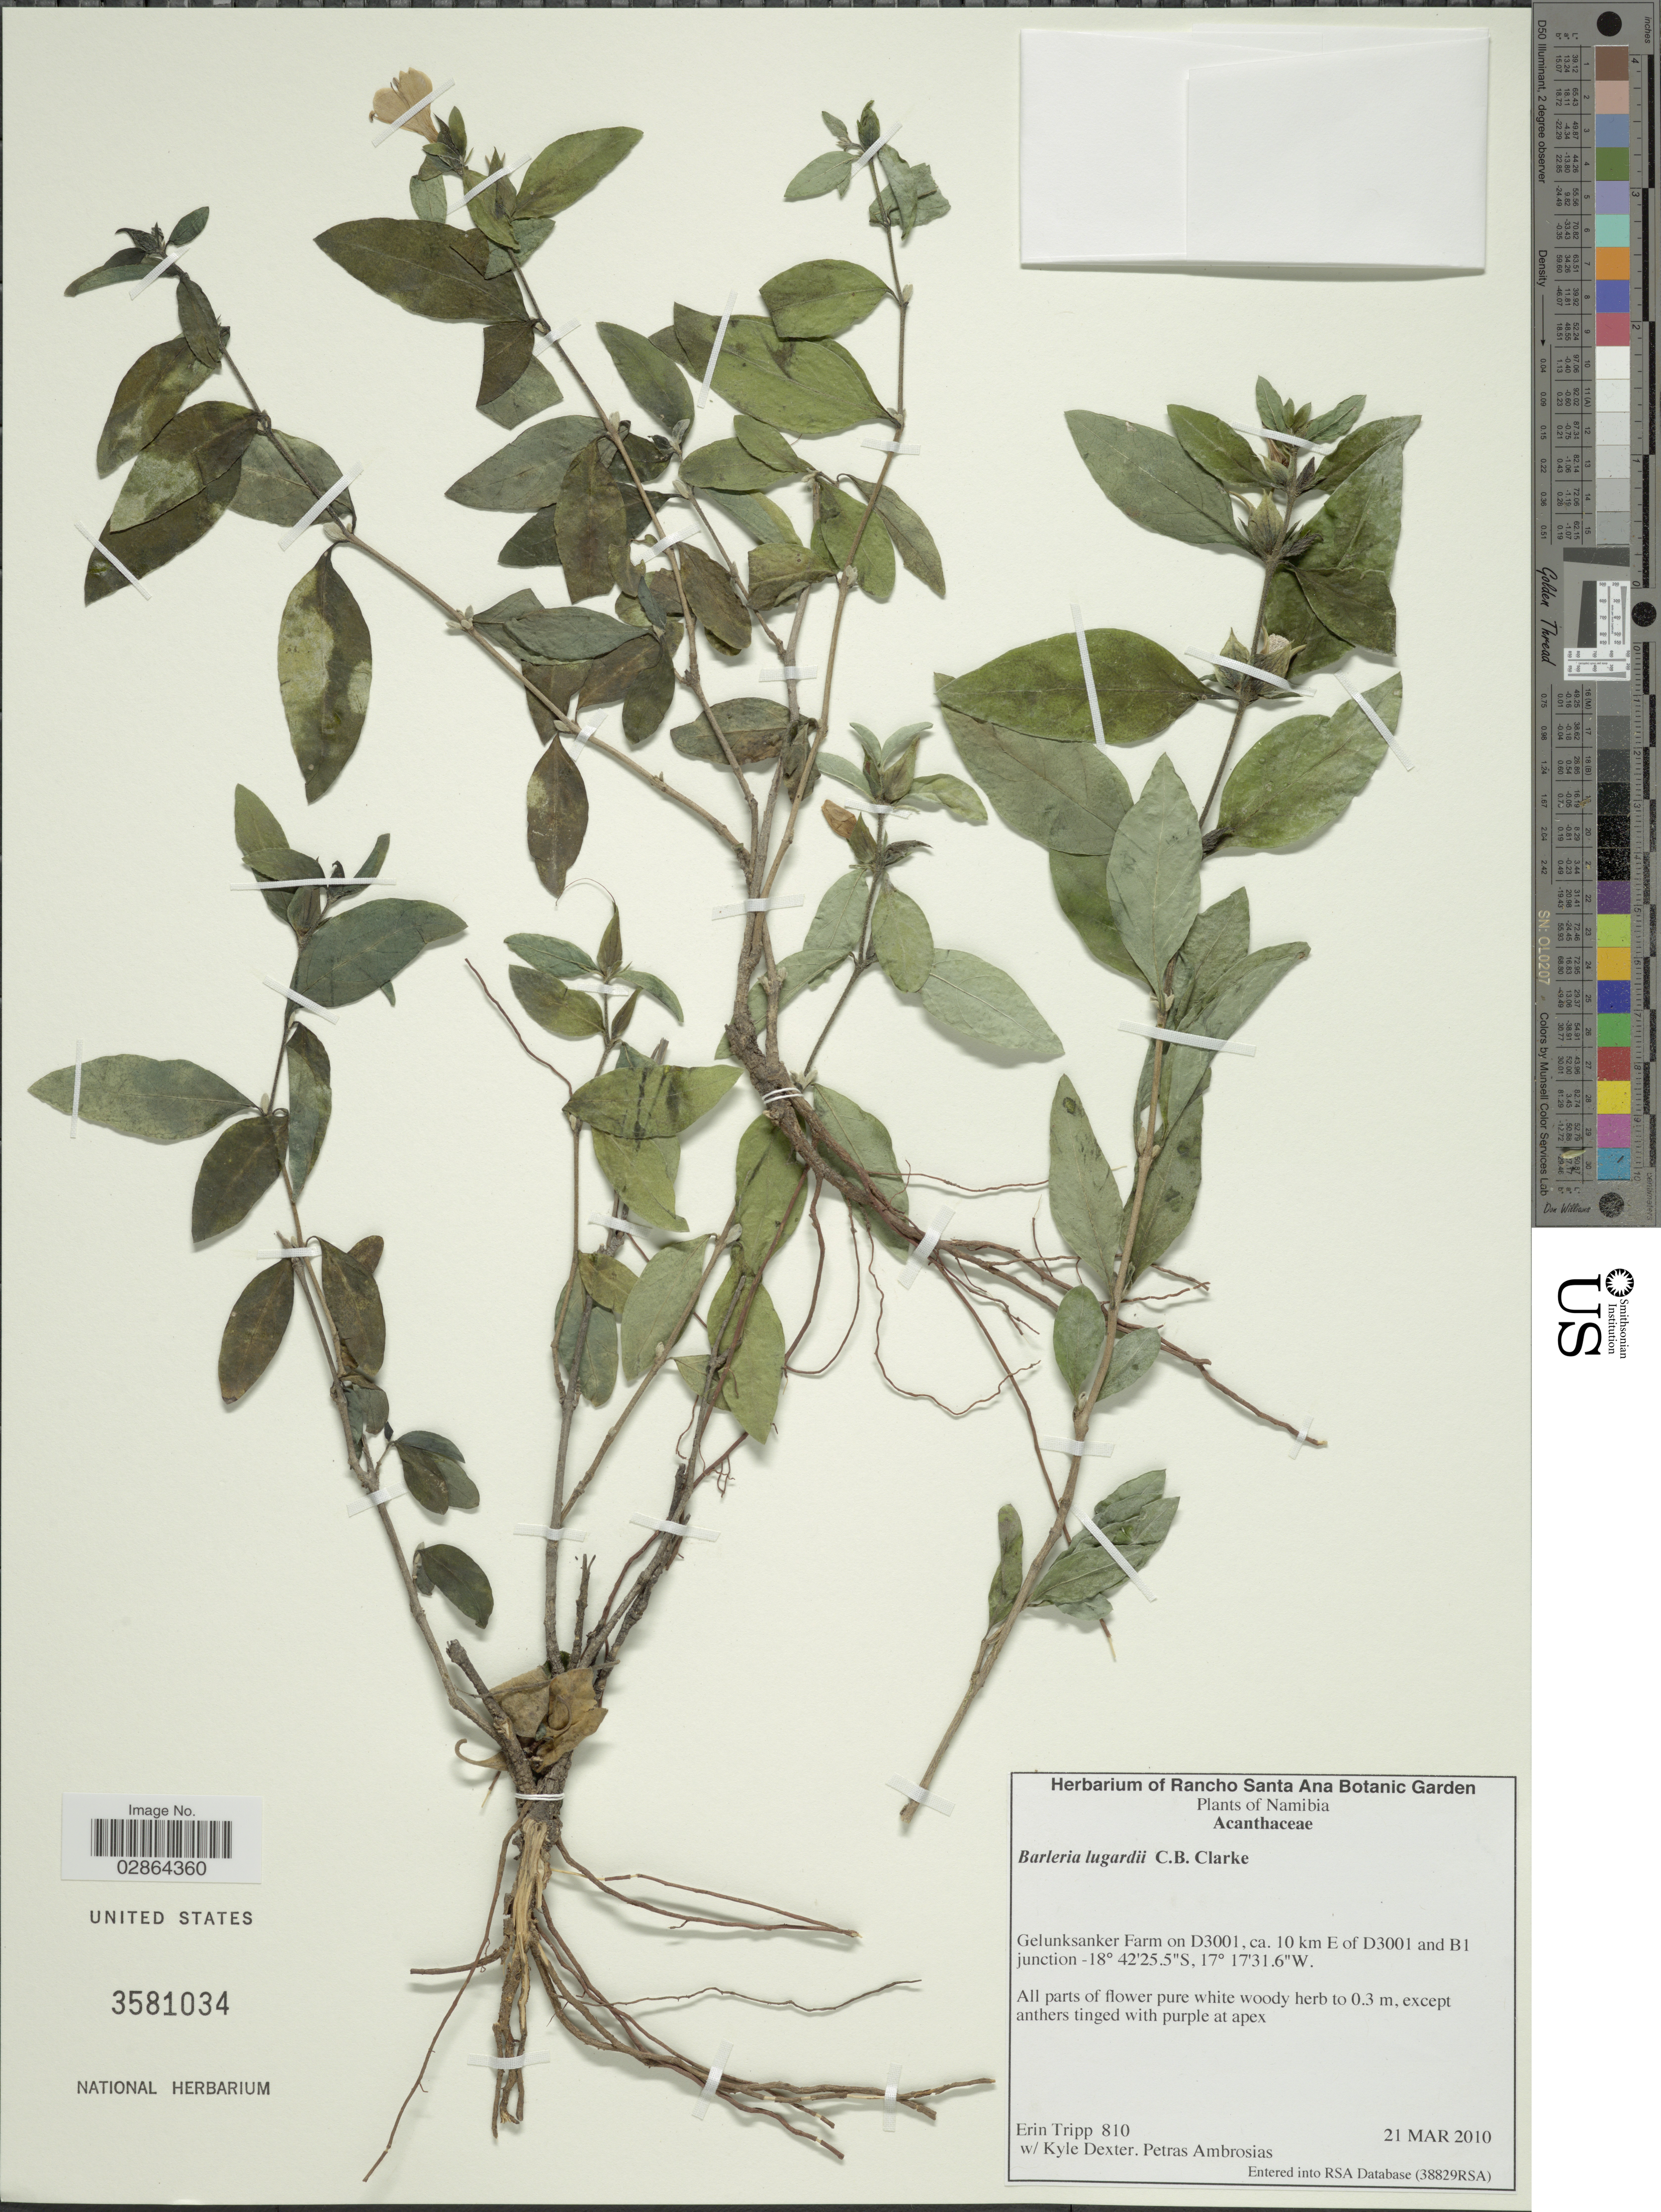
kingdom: Plantae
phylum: Tracheophyta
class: Magnoliopsida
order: Lamiales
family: Acanthaceae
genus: Barleria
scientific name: Barleria lugardii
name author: C.B. Clarke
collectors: E. Tripp, K. Dexter & P. Ambrosias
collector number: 810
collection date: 2010-03-21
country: Namibia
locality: Gelunksanker Farm on D3001, ca. 10 km E of D3001 and B1 junction.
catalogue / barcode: US 3581034